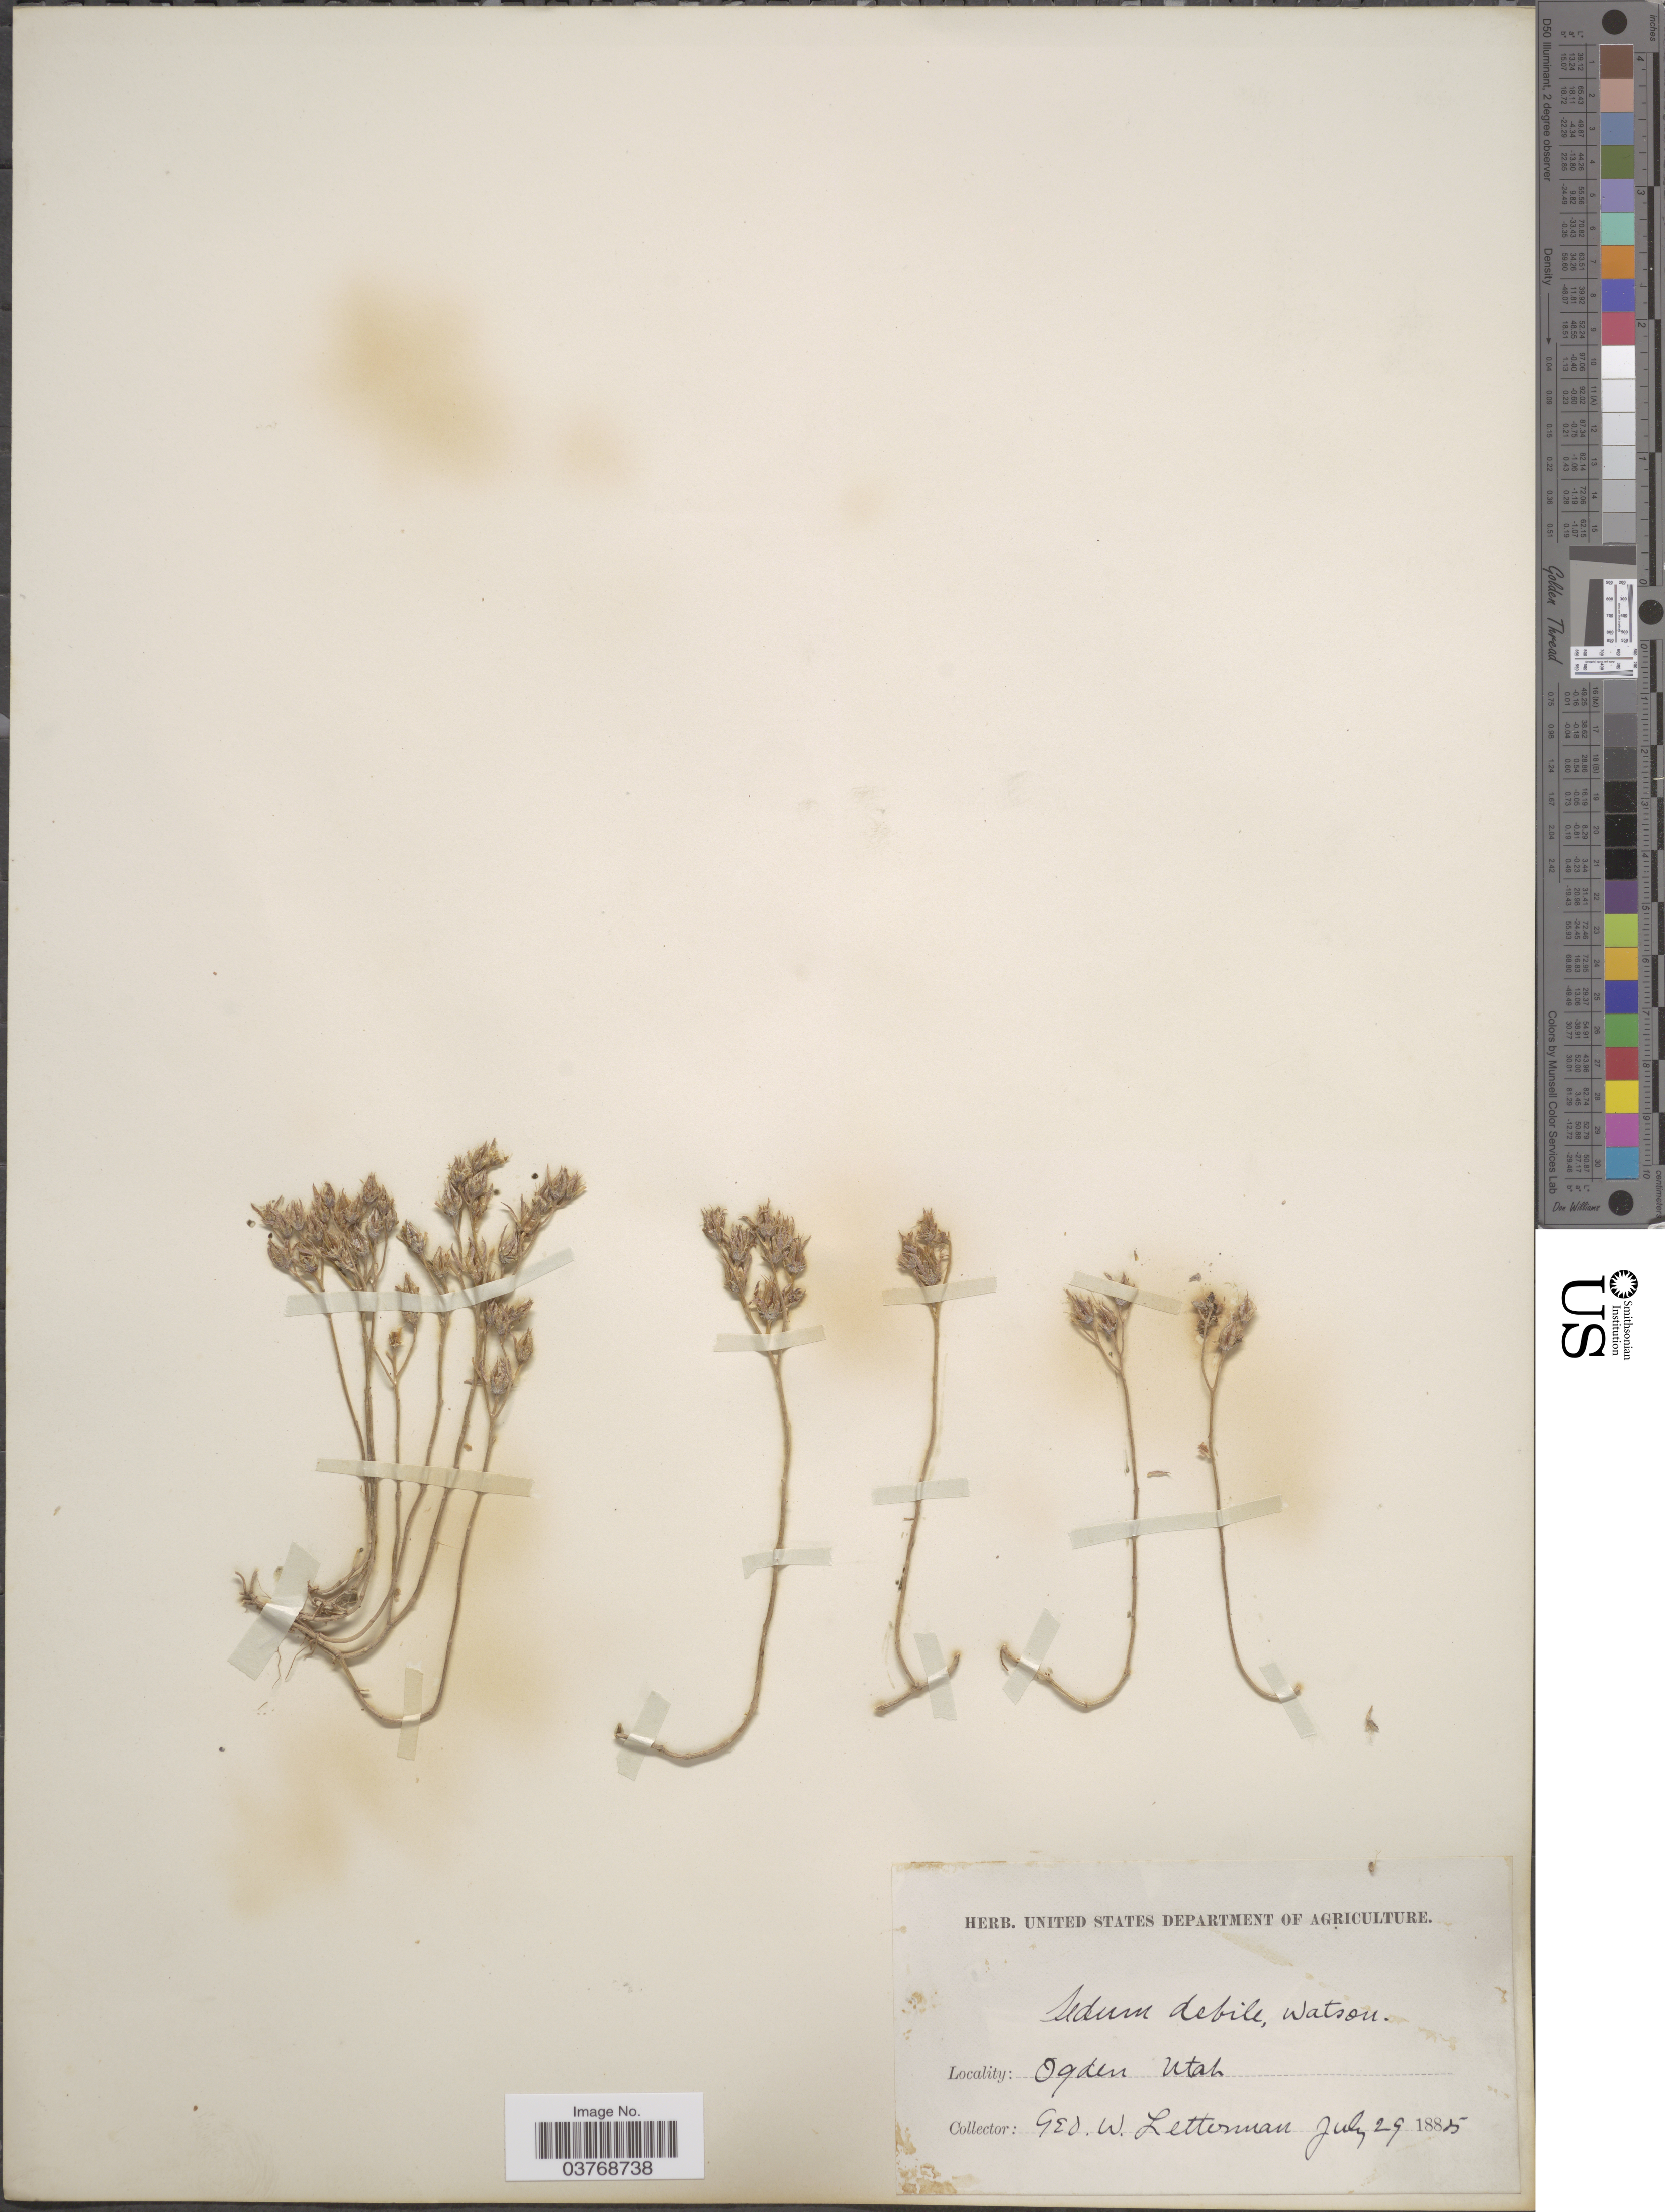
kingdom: Plantae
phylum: Tracheophyta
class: Magnoliopsida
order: Saxifragales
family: Crassulaceae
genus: Sedum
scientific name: Sedum debile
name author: S. Watson in C. King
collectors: G. W. Letterman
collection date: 1885-07-29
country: United States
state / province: Utah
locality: Ogden.